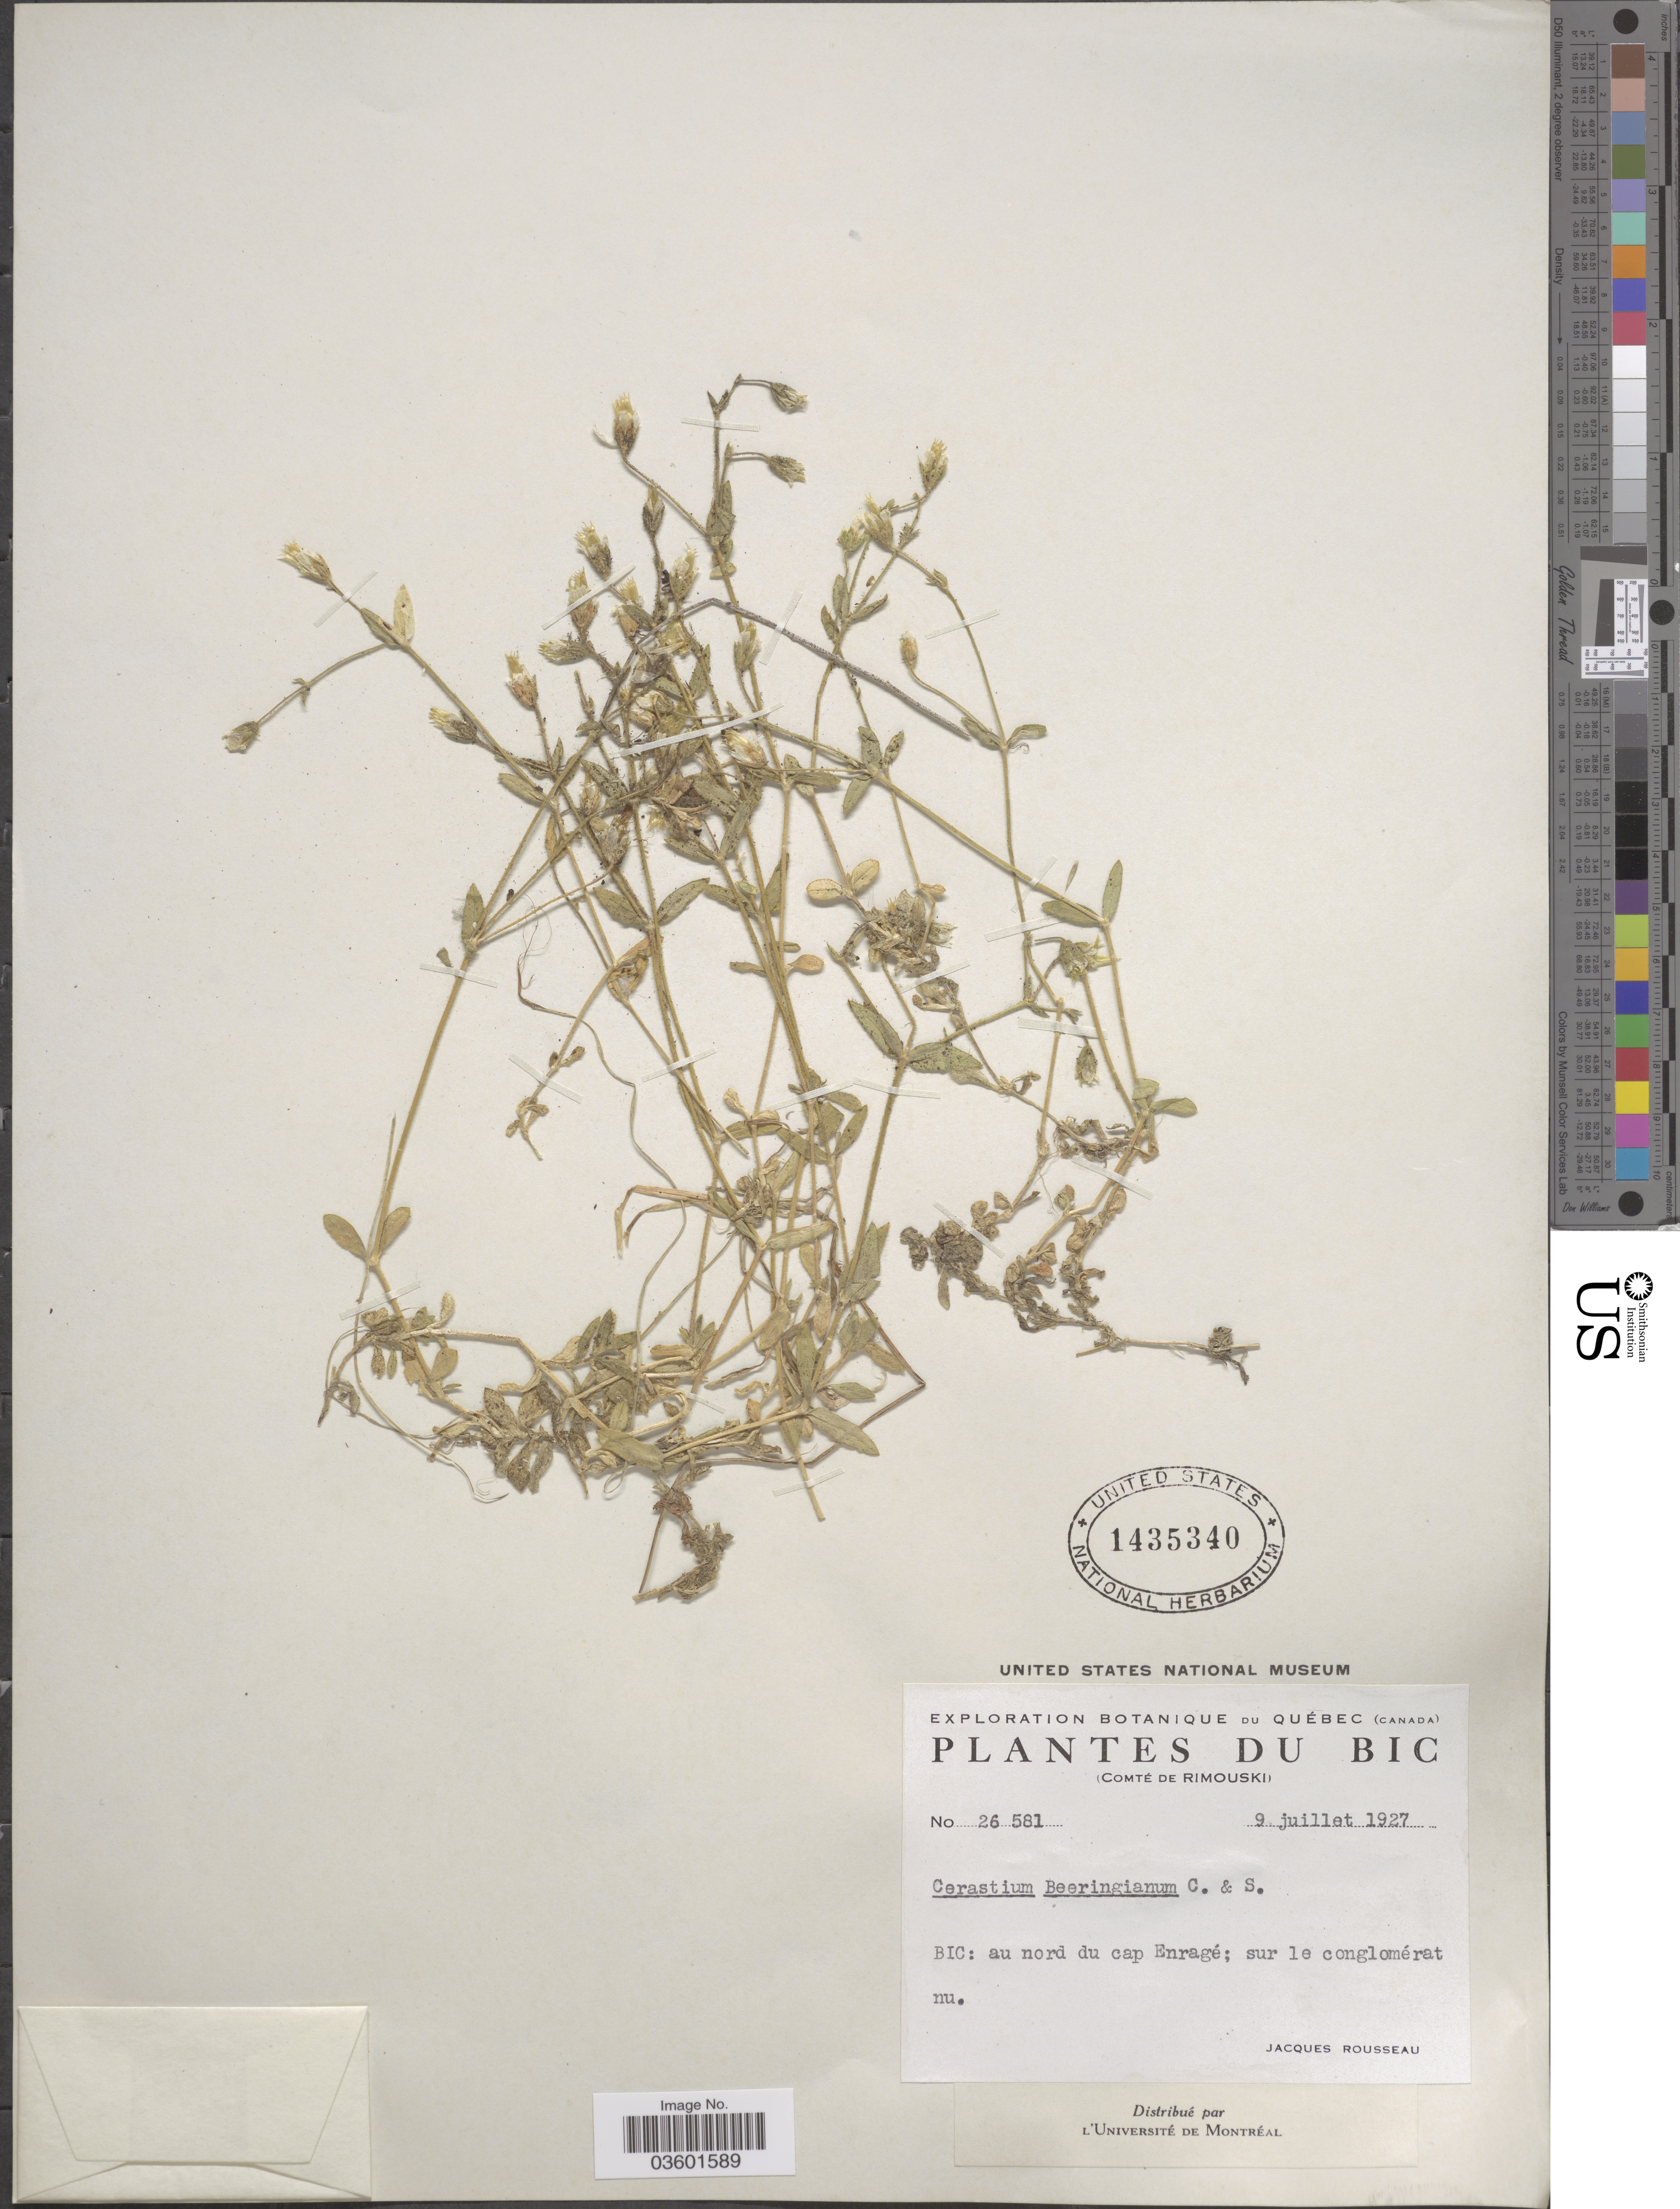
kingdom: Plantae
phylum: Tracheophyta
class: Magnoliopsida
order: Caryophyllales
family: Caryophyllaceae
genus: Cerastium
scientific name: Cerastium beeringianum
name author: Cham. & Schltdl.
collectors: J. Rousseau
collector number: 26581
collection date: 1927-07-09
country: Canada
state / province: Quebec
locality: Bic (Comté de Rimouski). Bic: au nord du cap Enragé.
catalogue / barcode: US 1435340